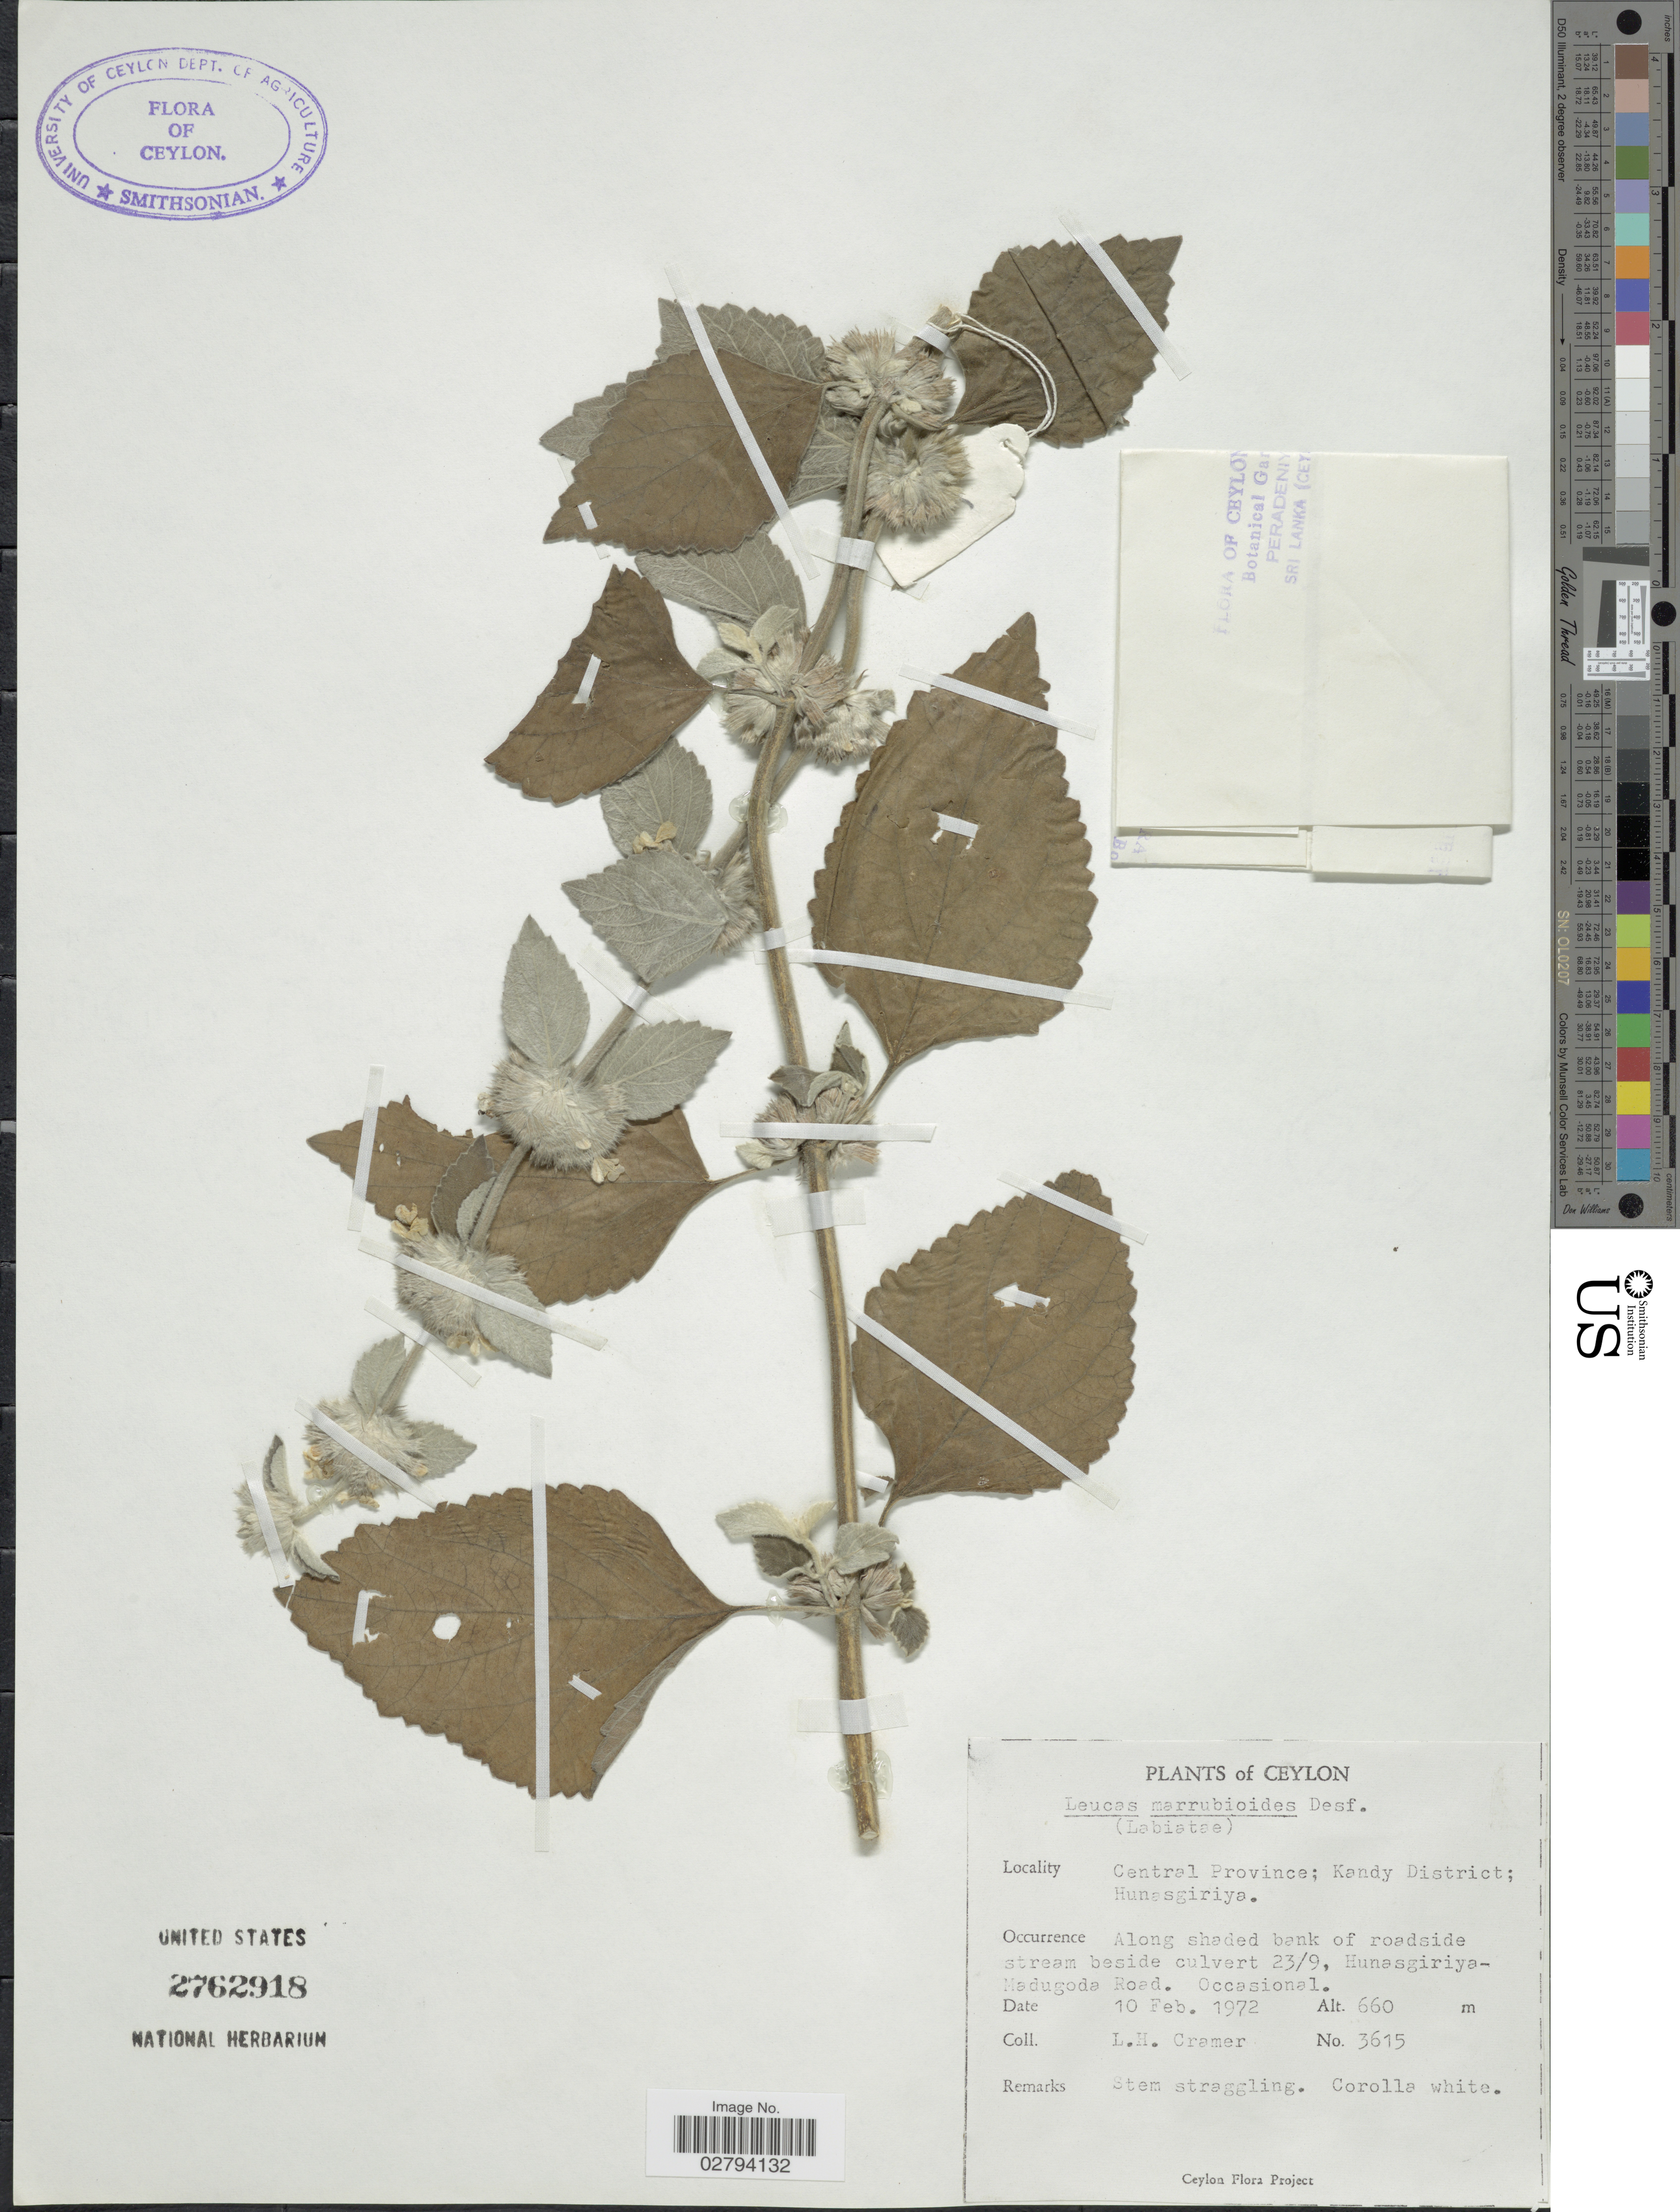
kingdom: Plantae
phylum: Tracheophyta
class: Magnoliopsida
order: Lamiales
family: Lamiaceae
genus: Leucas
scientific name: Leucas marrubioides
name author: Desf.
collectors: L. H. Cramer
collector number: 3615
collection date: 1972-02-10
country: Sri Lanka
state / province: Central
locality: Ceylon, Central Province; Kandy District; Hunasgiriya, along shaded bank of roadside stream beside culvert 23/9, Hunasgiriya-Madugoda Road.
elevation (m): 660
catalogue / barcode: US 2762918